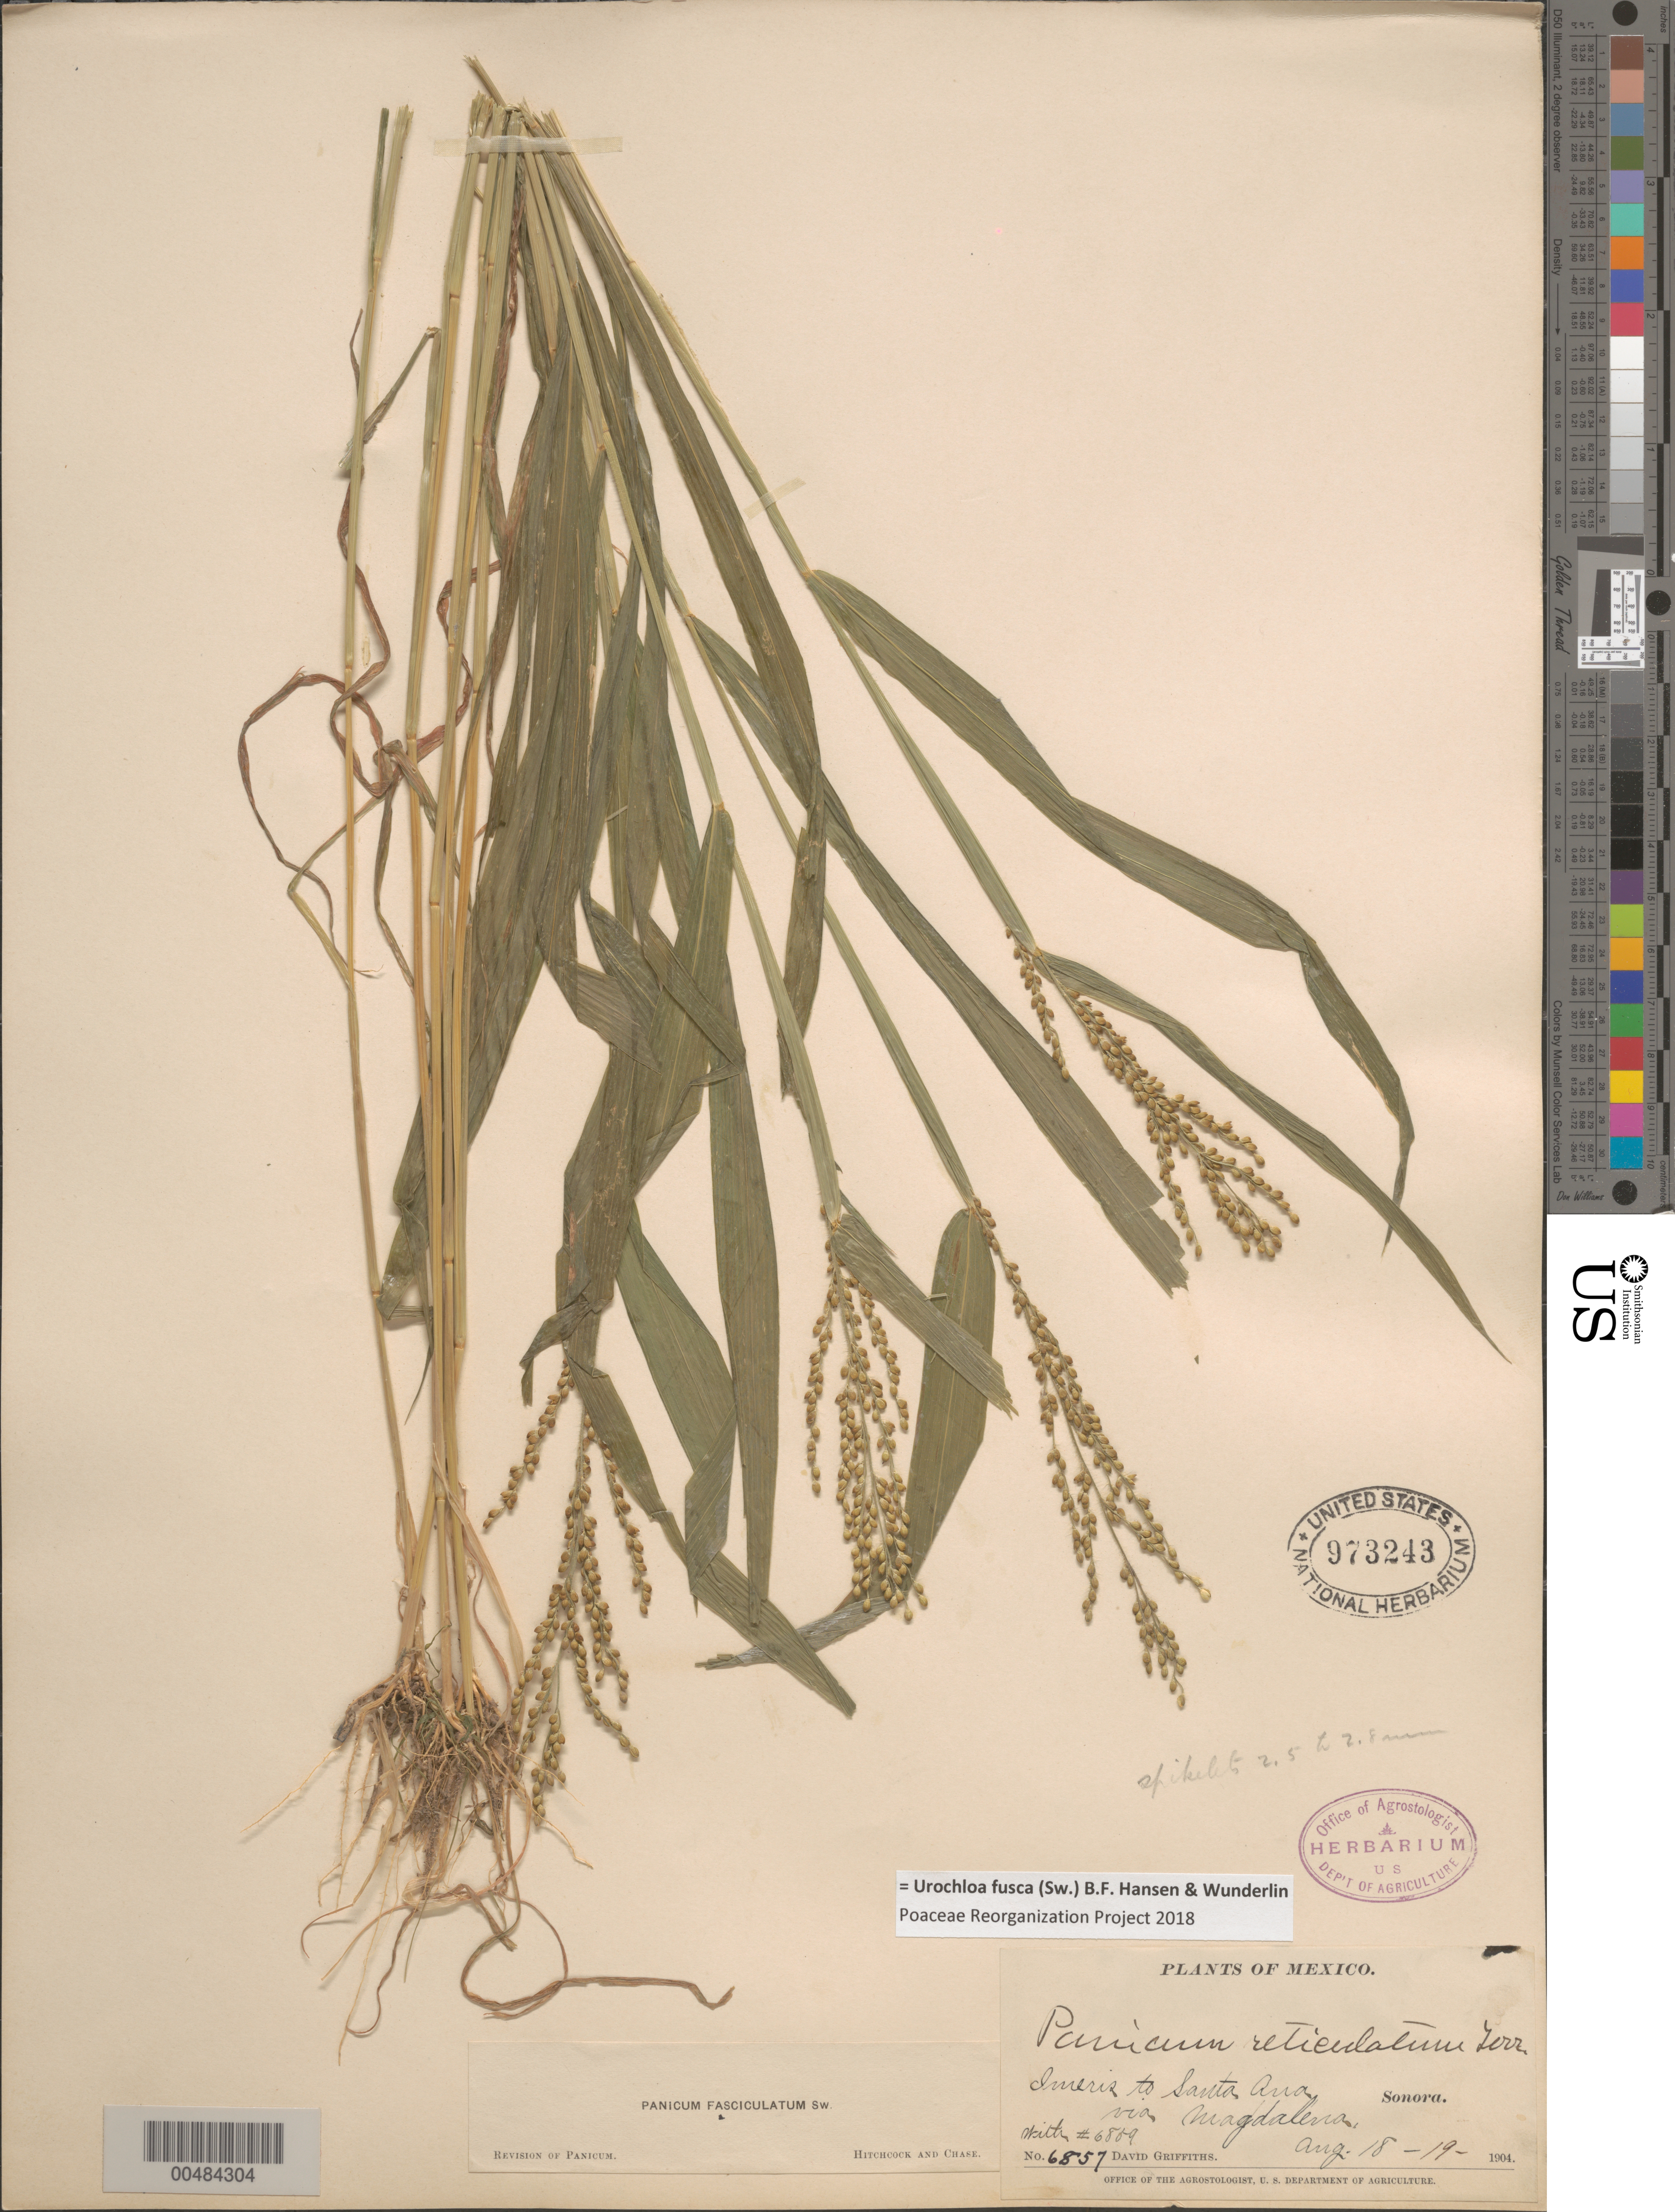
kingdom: Plantae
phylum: Tracheophyta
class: Liliopsida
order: Poales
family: Poaceae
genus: Brachiaria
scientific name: Brachiaria fasciculata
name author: (Sw.) Parodi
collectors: D. Griffiths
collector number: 6857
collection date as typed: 18 Aug 1904 to 19 Aug 1904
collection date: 1904-08-18/1904-08-19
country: Mexico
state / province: Sonora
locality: Imeris to Santa Ana, via Magdalena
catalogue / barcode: US 973243